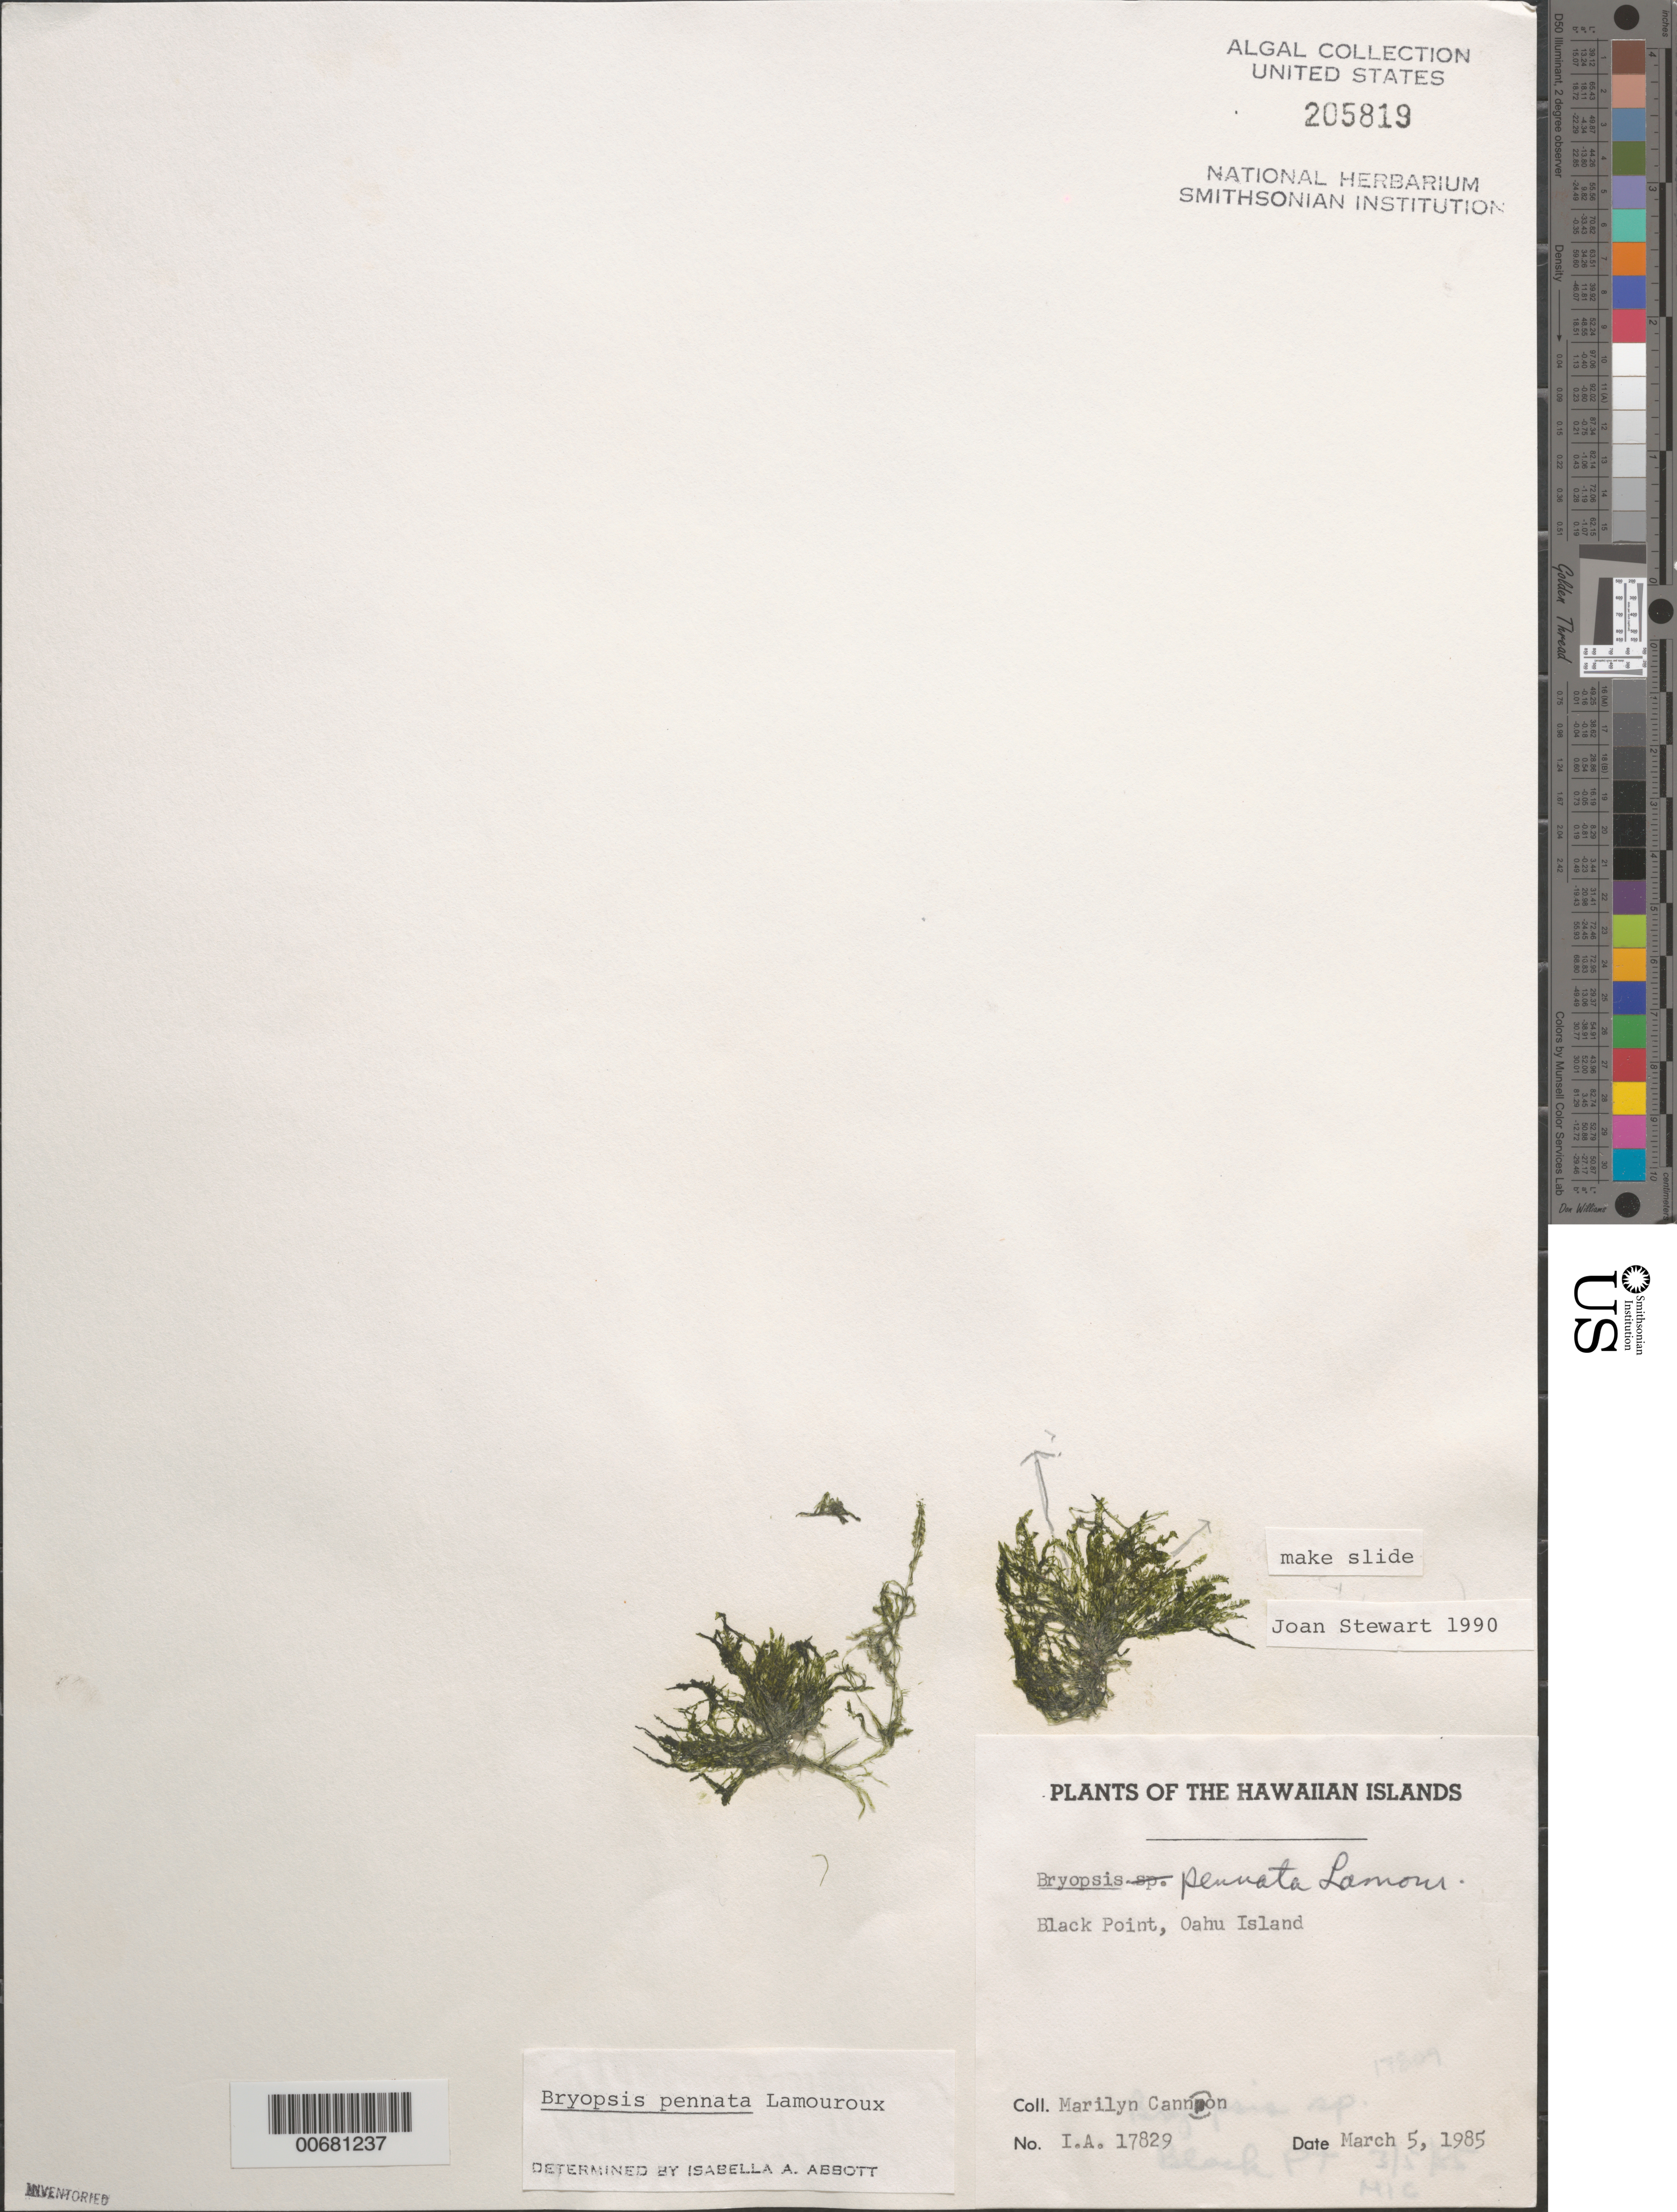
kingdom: Plantae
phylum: Chlorophyta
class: Ulvophyceae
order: Bryopsidales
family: Bryopsidaceae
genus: Bryopsis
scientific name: Bryopsis pennata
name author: J.V.Lamouroux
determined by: Abbott, Isabella A.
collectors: M. Cannon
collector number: IAA 17829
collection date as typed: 05 Mar 1985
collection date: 1985-03-05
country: United States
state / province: Hawaii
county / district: Honolulu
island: Oahu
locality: Black Point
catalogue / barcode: US 205819